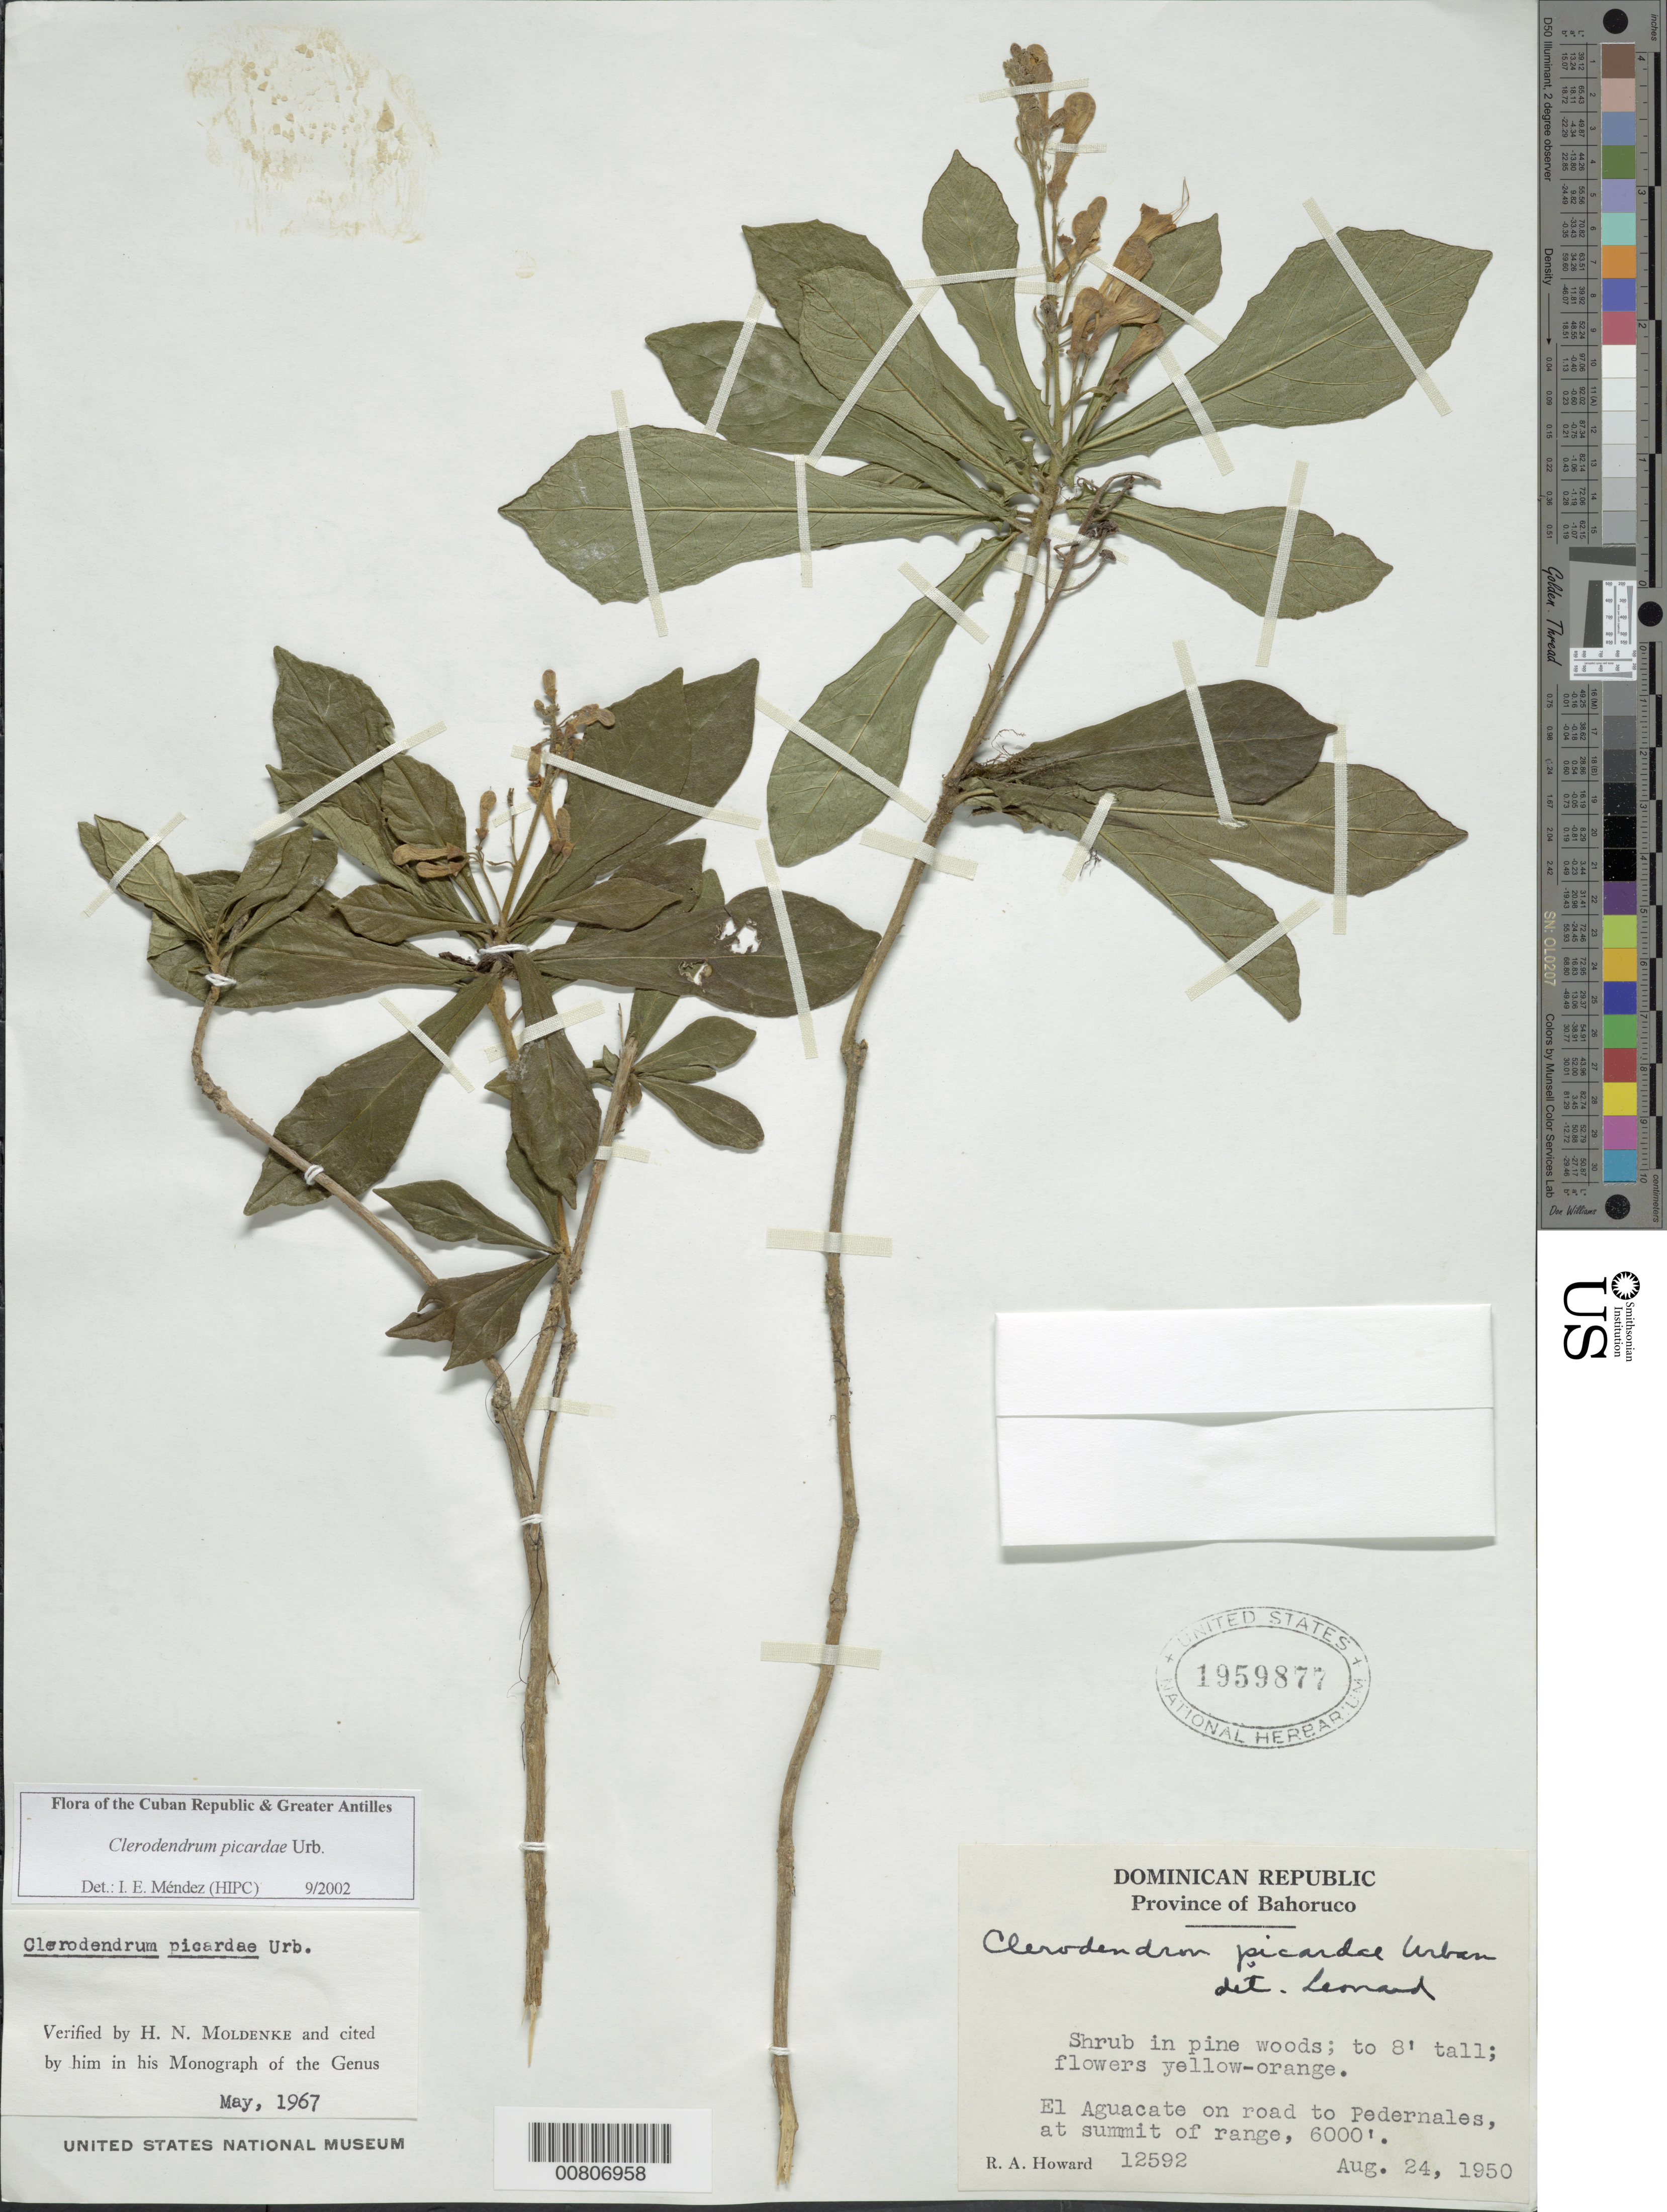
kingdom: Plantae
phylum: Tracheophyta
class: Magnoliopsida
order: Lamiales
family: Lamiaceae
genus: Clerodendrum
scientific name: Clerodendrum picardae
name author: Urb.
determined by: Méndez, Isidro E., (HIPC)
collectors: R. A. Howard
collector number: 12592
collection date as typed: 24 Aug 1950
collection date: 1950-08-24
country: Dominican Republic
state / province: Baoruco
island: Hispaniola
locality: El Aguacate, on road to Pedernales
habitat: Summit of range, pine woods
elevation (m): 1829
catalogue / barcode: US 1959877